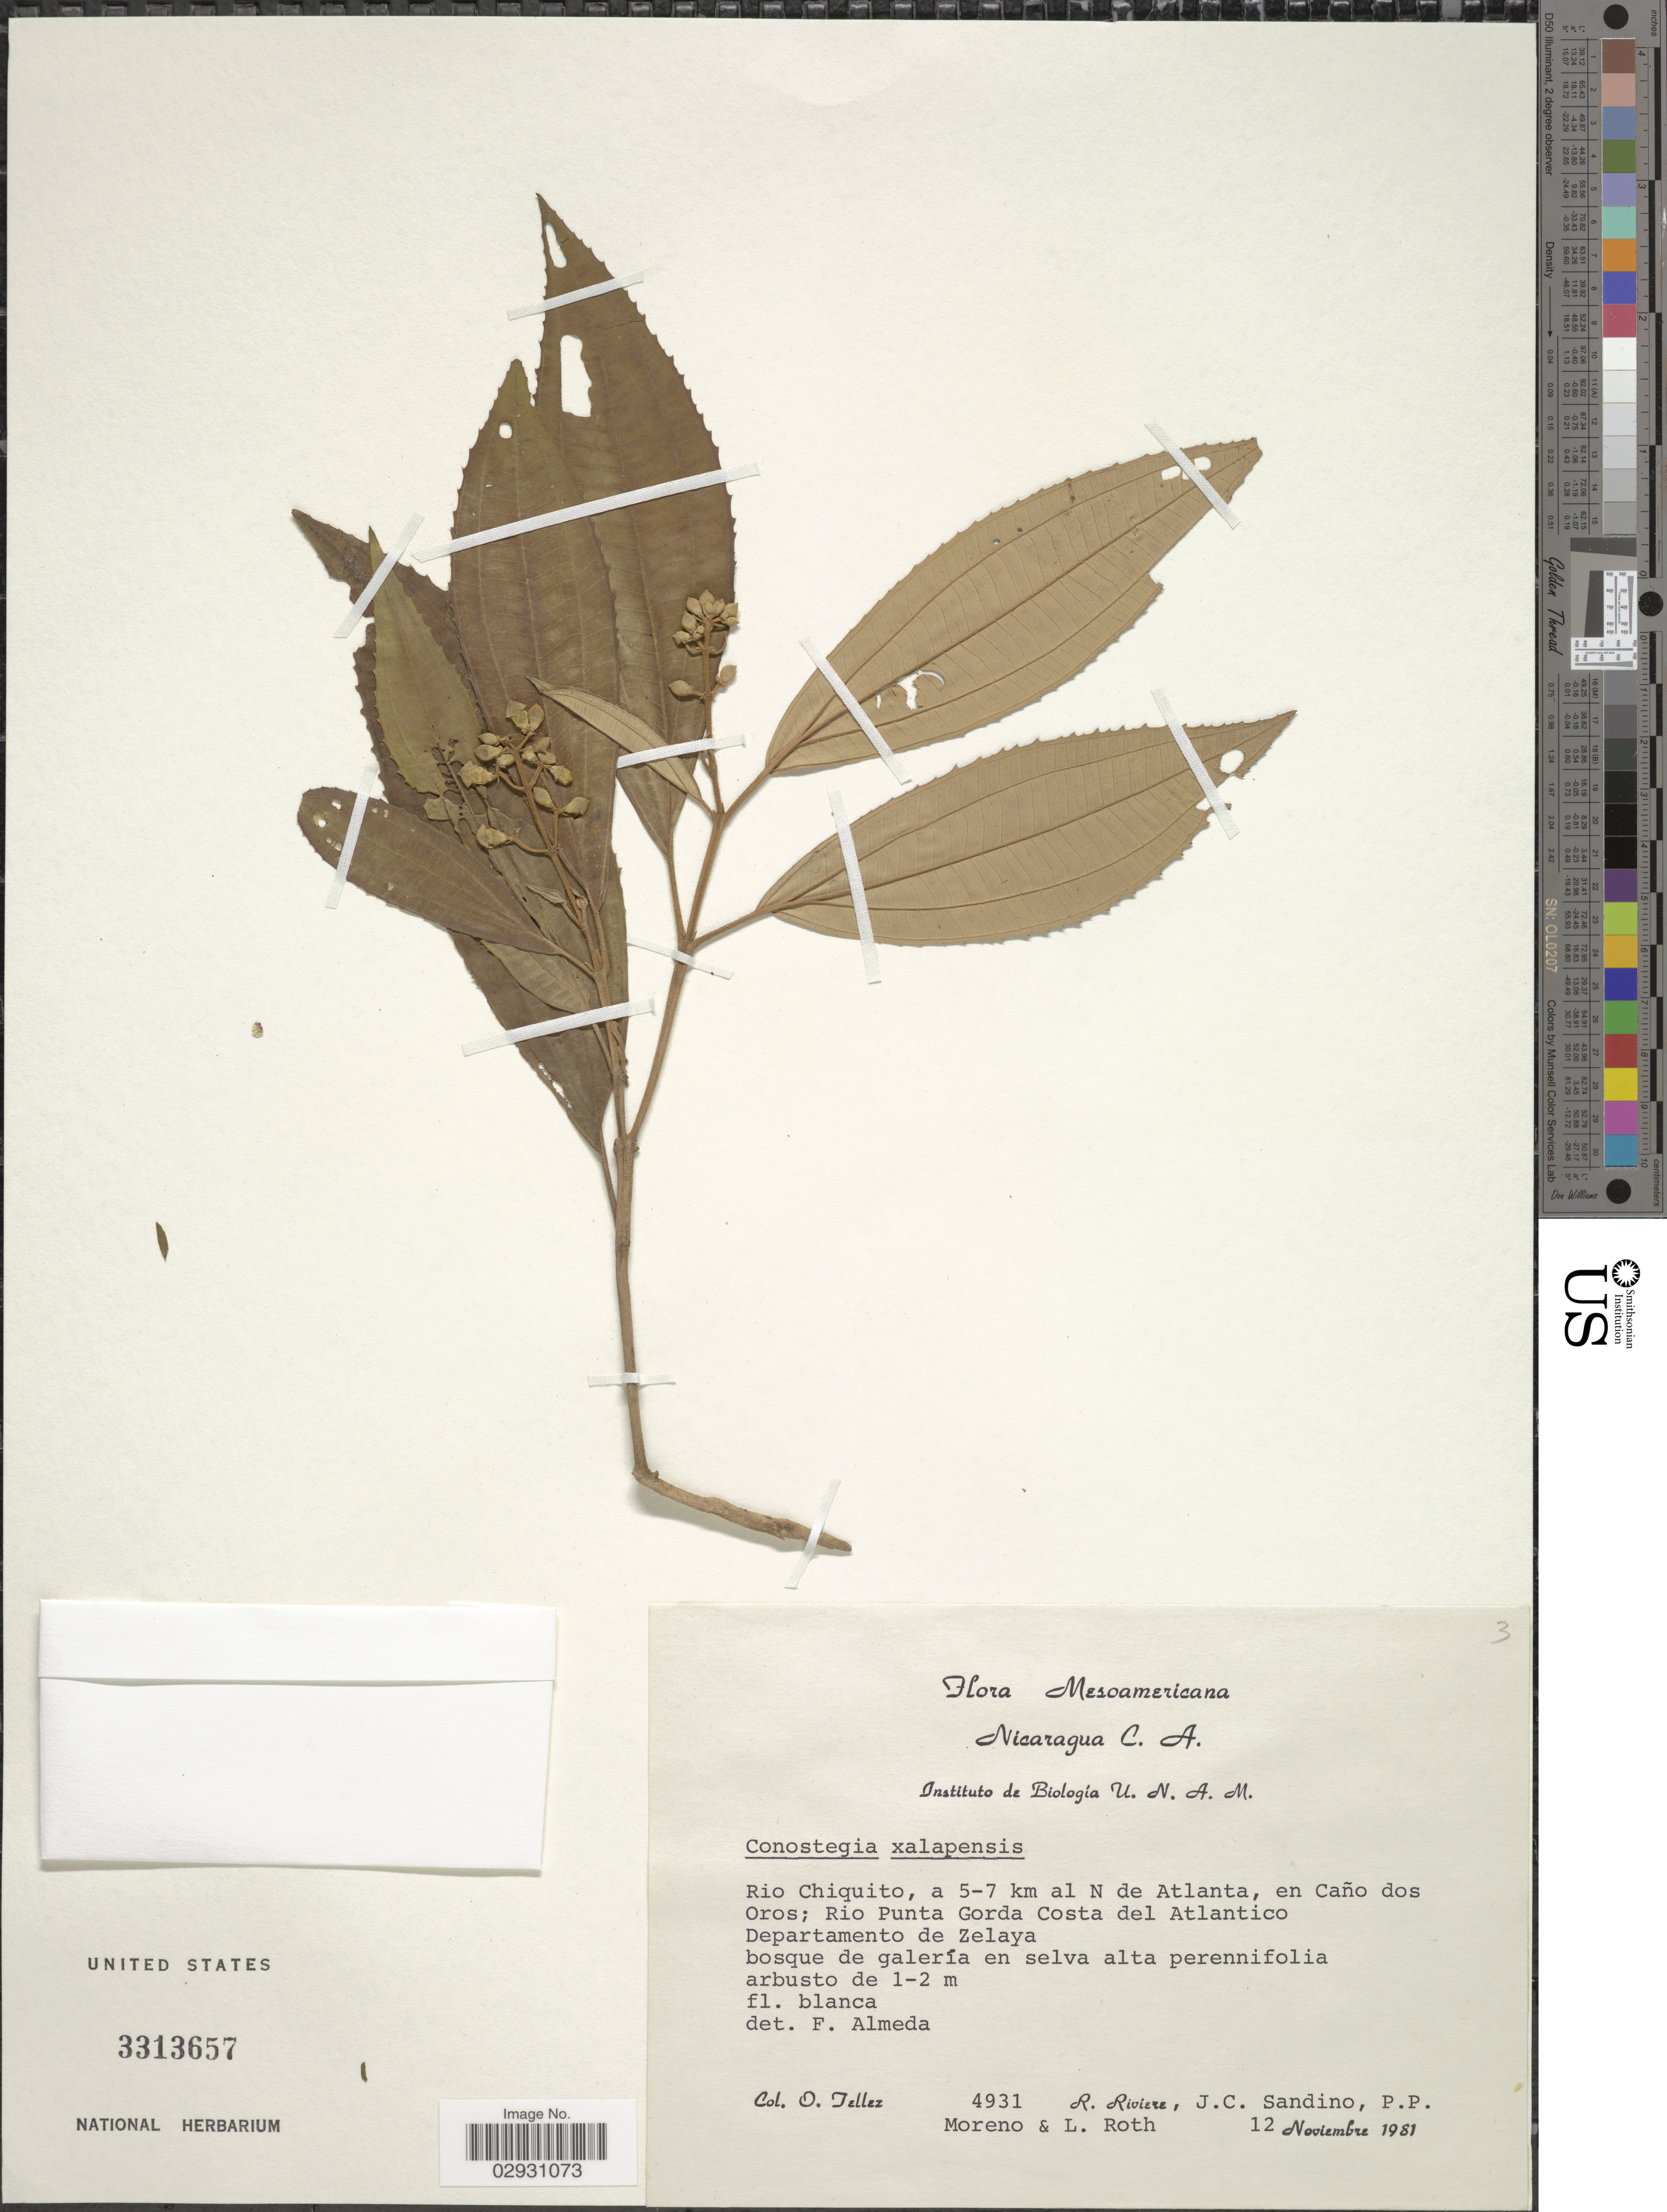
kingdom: Plantae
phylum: Tracheophyta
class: Magnoliopsida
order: Myrtales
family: Melastomataceae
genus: Conostegia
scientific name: Conostegia quadrangularis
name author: Schltdl. ex Steud.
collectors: O. Tellez, R. Riviere, J. Sandino, P. Moreno & L. Roth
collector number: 4931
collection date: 1981-11-12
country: Nicaragua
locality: Mesoamericana. Rio Chiquito, a 5-7 km al N de Atlanta, en Caño dos Oros; Rio Punta Gorda Costa del Atlantico. Departamento de Zelaya.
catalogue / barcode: US 3313657